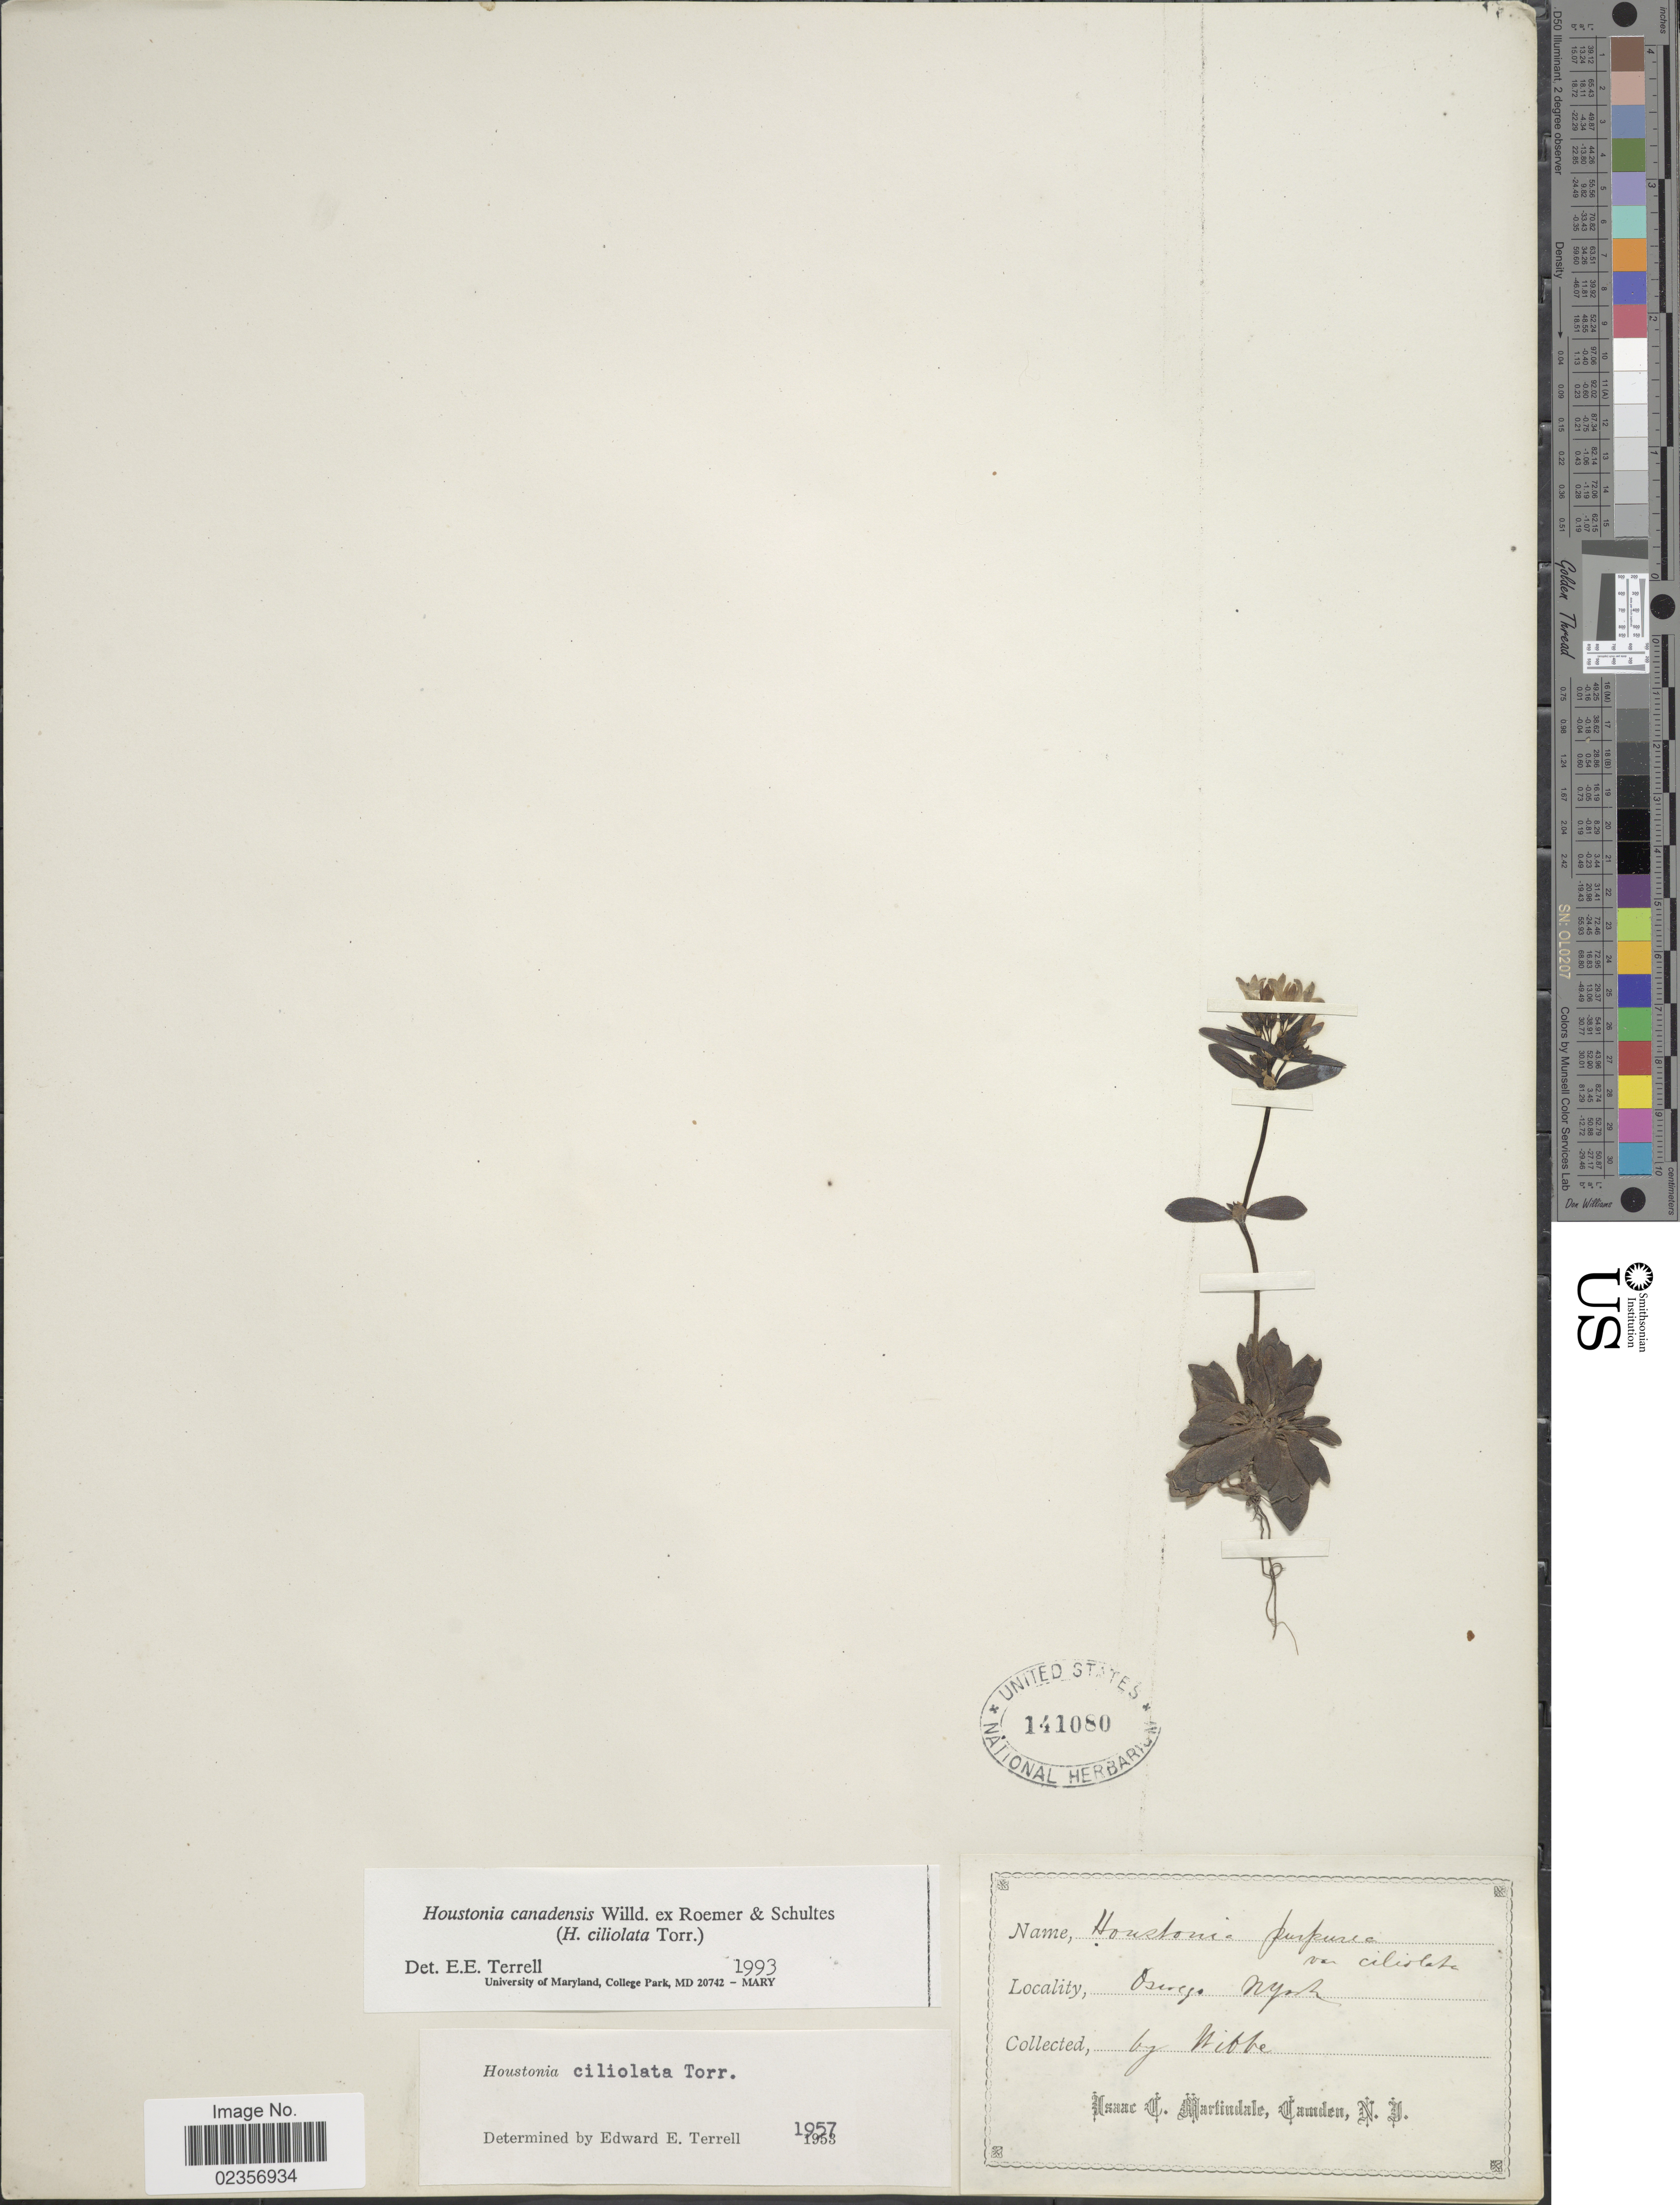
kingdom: Plantae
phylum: Tracheophyta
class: Magnoliopsida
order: Gentianales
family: Rubiaceae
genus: Houstonia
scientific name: Houstonia canadensis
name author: Willd.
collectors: J. Wibbe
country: United States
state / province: New York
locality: Oswego.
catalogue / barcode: US 141080